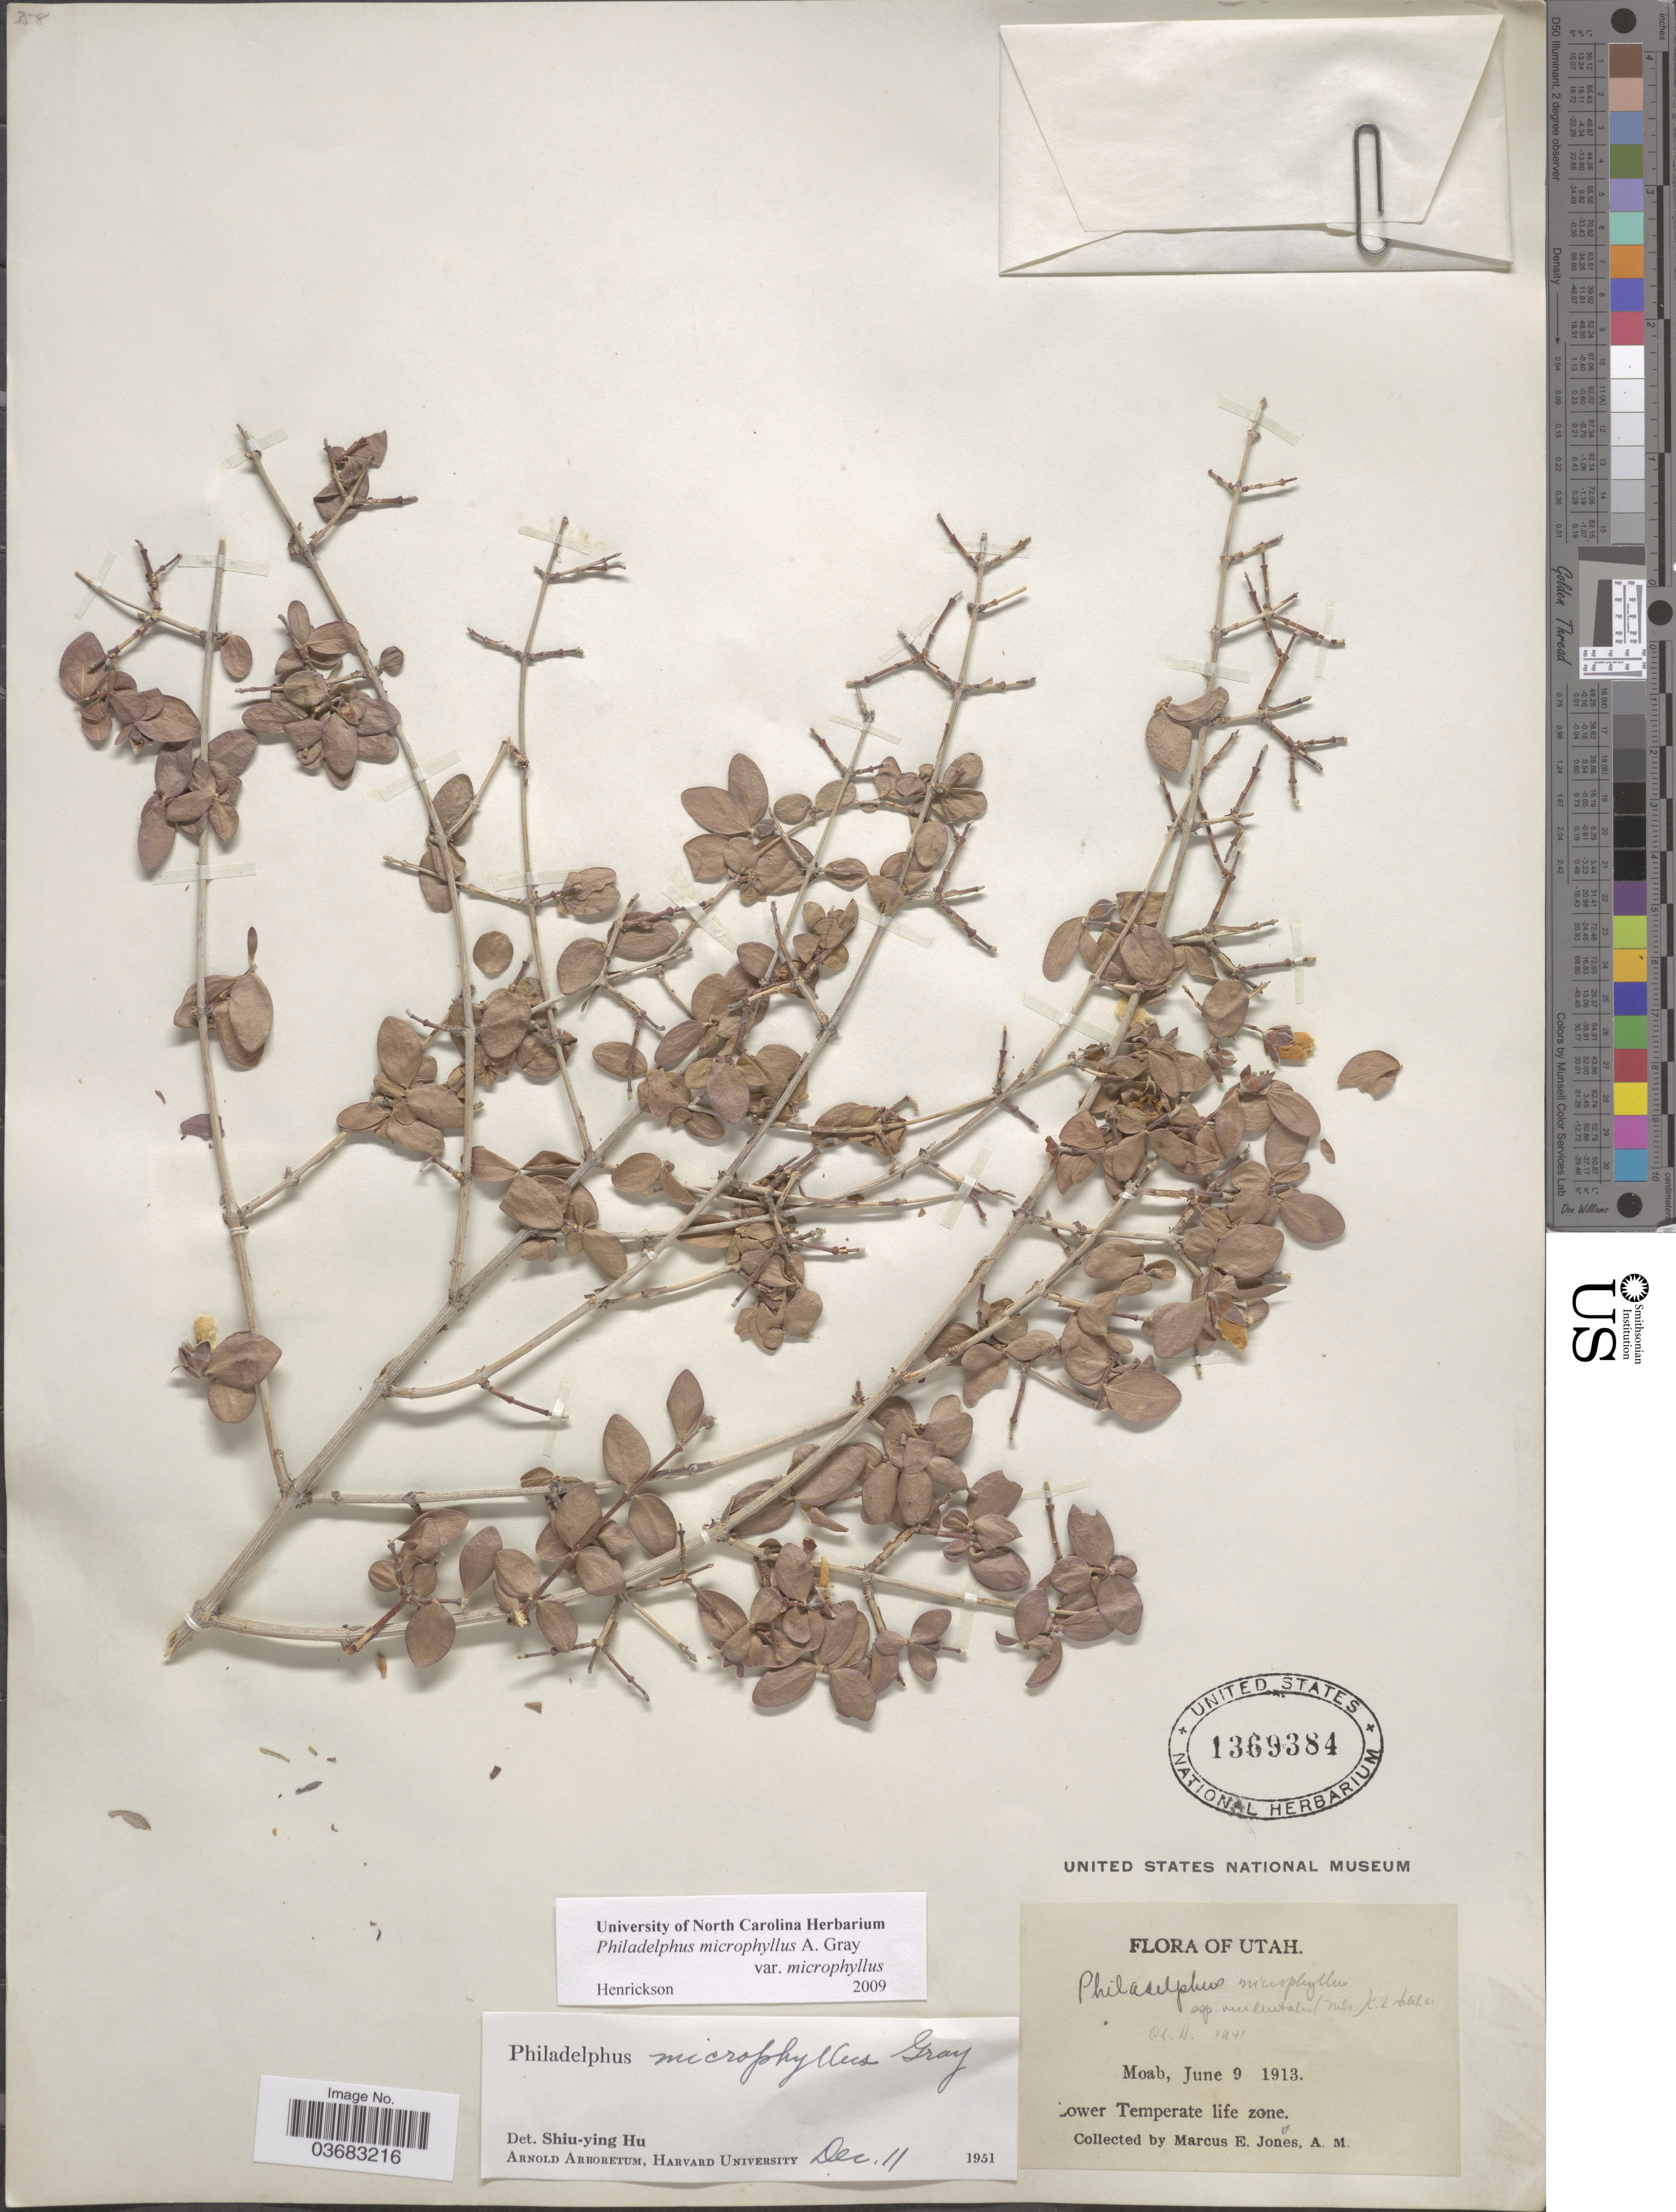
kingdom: Plantae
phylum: Tracheophyta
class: Magnoliopsida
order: Cornales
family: Hydrangeaceae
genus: Philadelphus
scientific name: Philadelphus microphyllus var. microphyllus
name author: A. Gray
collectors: M. E. Jones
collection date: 1913-06-09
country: United States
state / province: Utah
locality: Moab. Lower Temperate life zone.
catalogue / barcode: US 1369384